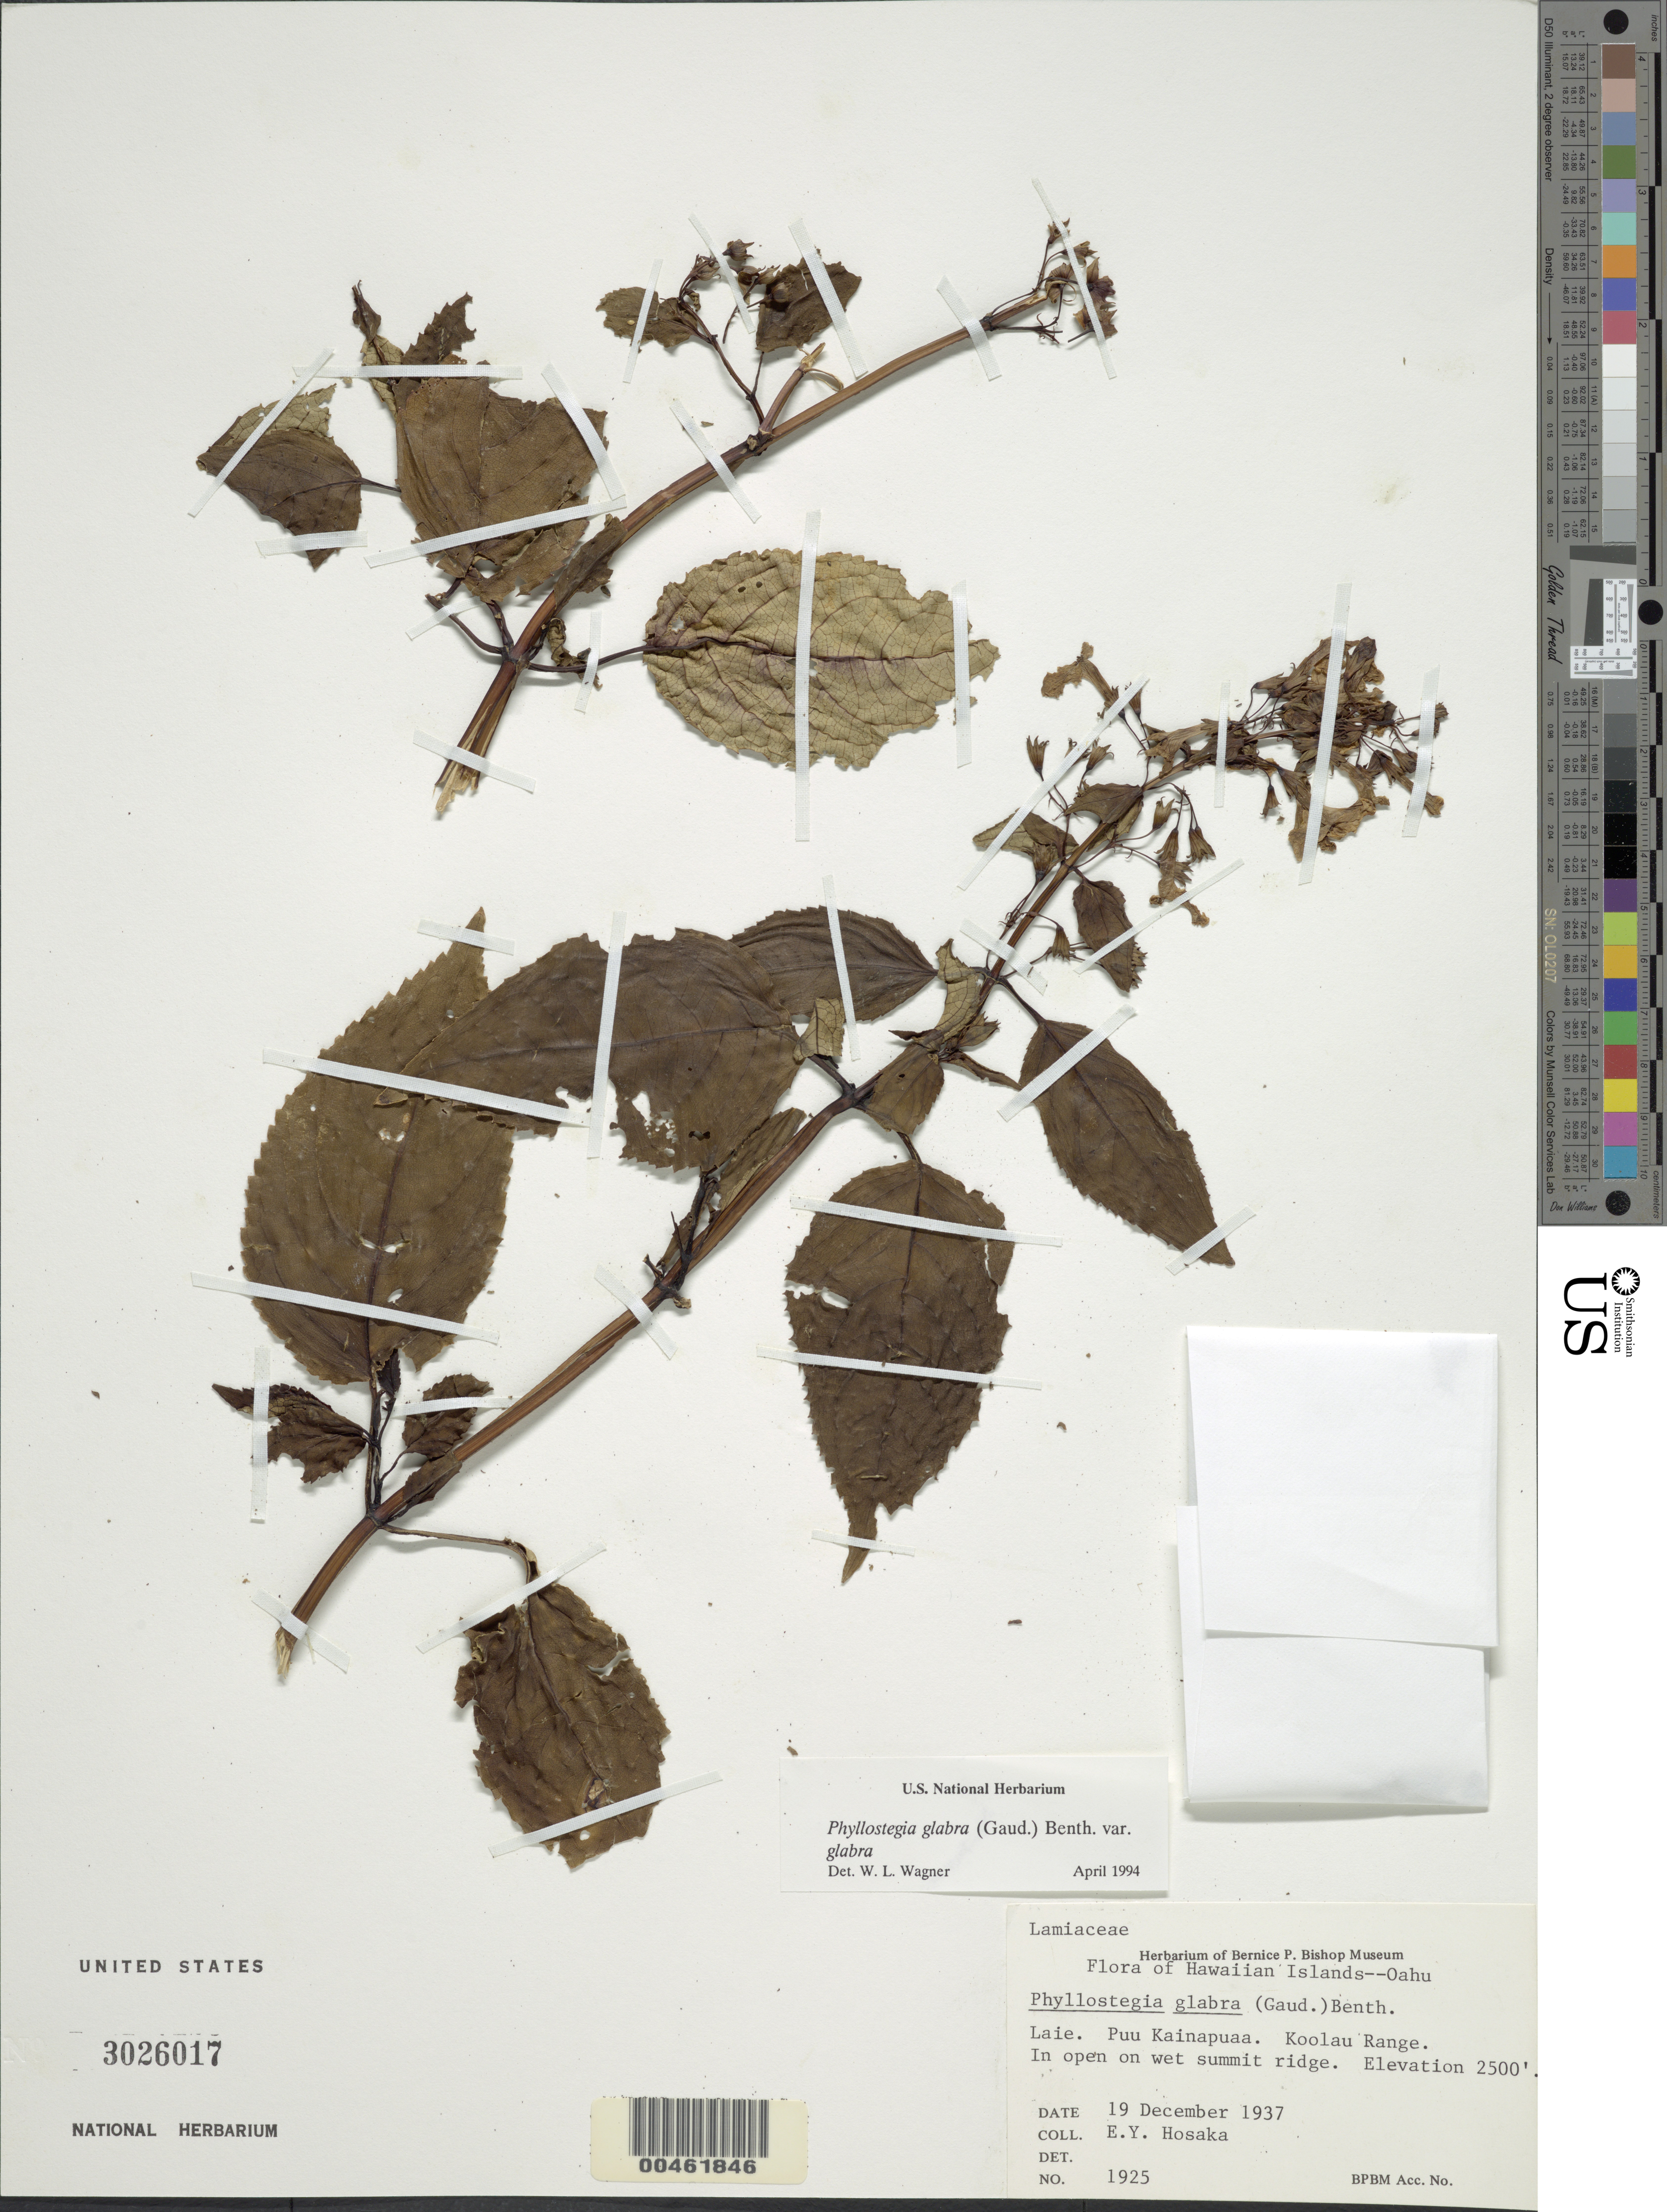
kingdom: Plantae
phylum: Tracheophyta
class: Magnoliopsida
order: Lamiales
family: Lamiaceae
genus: Phyllostegia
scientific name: Phyllostegia glabra var. glabra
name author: (Gaudich.) Benth.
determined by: Wagner, W. L., (BOT), Smithsonian Institution - National Museum of Natural History (UNITED STATES)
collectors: E. Y. Hosaka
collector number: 1925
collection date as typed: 19 Dec 1937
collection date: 1937-12-19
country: United States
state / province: Hawaii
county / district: Honolulu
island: Oahu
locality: Laie, Puu Kainapuaa, Koolau Range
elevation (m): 762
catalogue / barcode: US 3026017